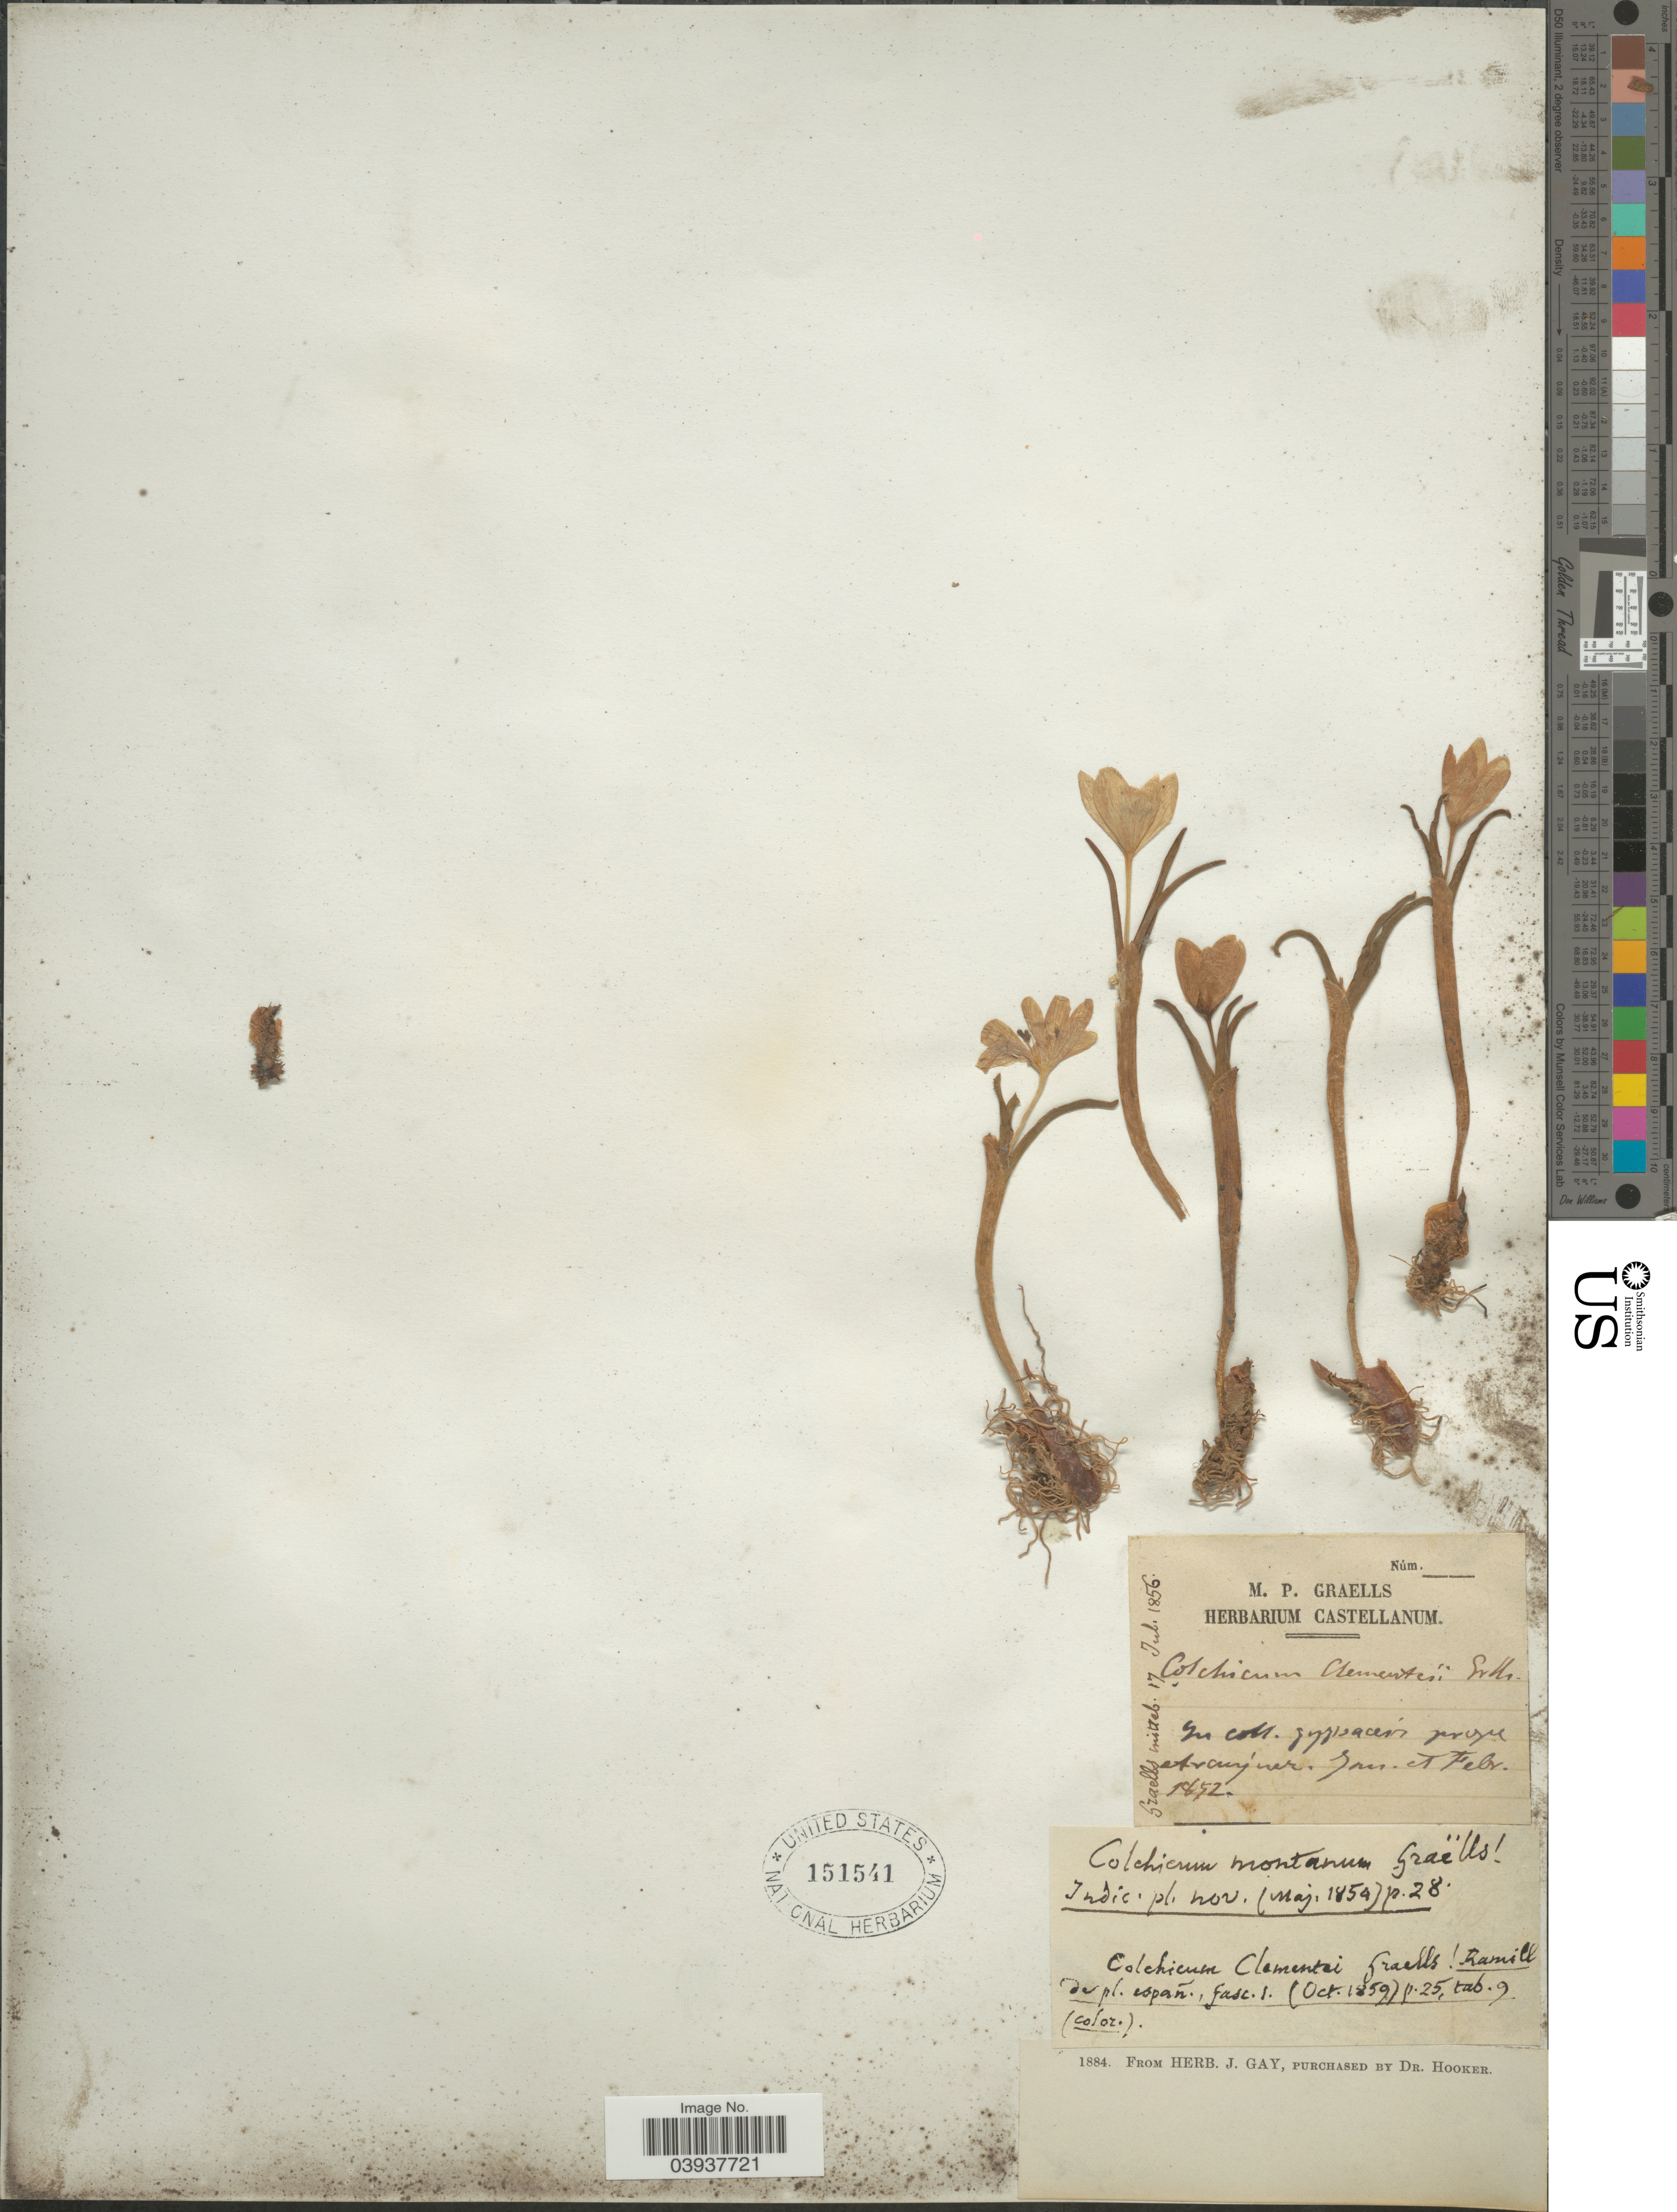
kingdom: Plantae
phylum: Tracheophyta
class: Liliopsida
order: Liliales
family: Colchicaceae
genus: Colchicum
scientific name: Colchicum montanum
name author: L.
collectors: M. Graells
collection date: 1852-01/1852-02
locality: In coll. syrisaecum [interpreted] prope etrang' uer. [interpreted]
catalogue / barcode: US 151541